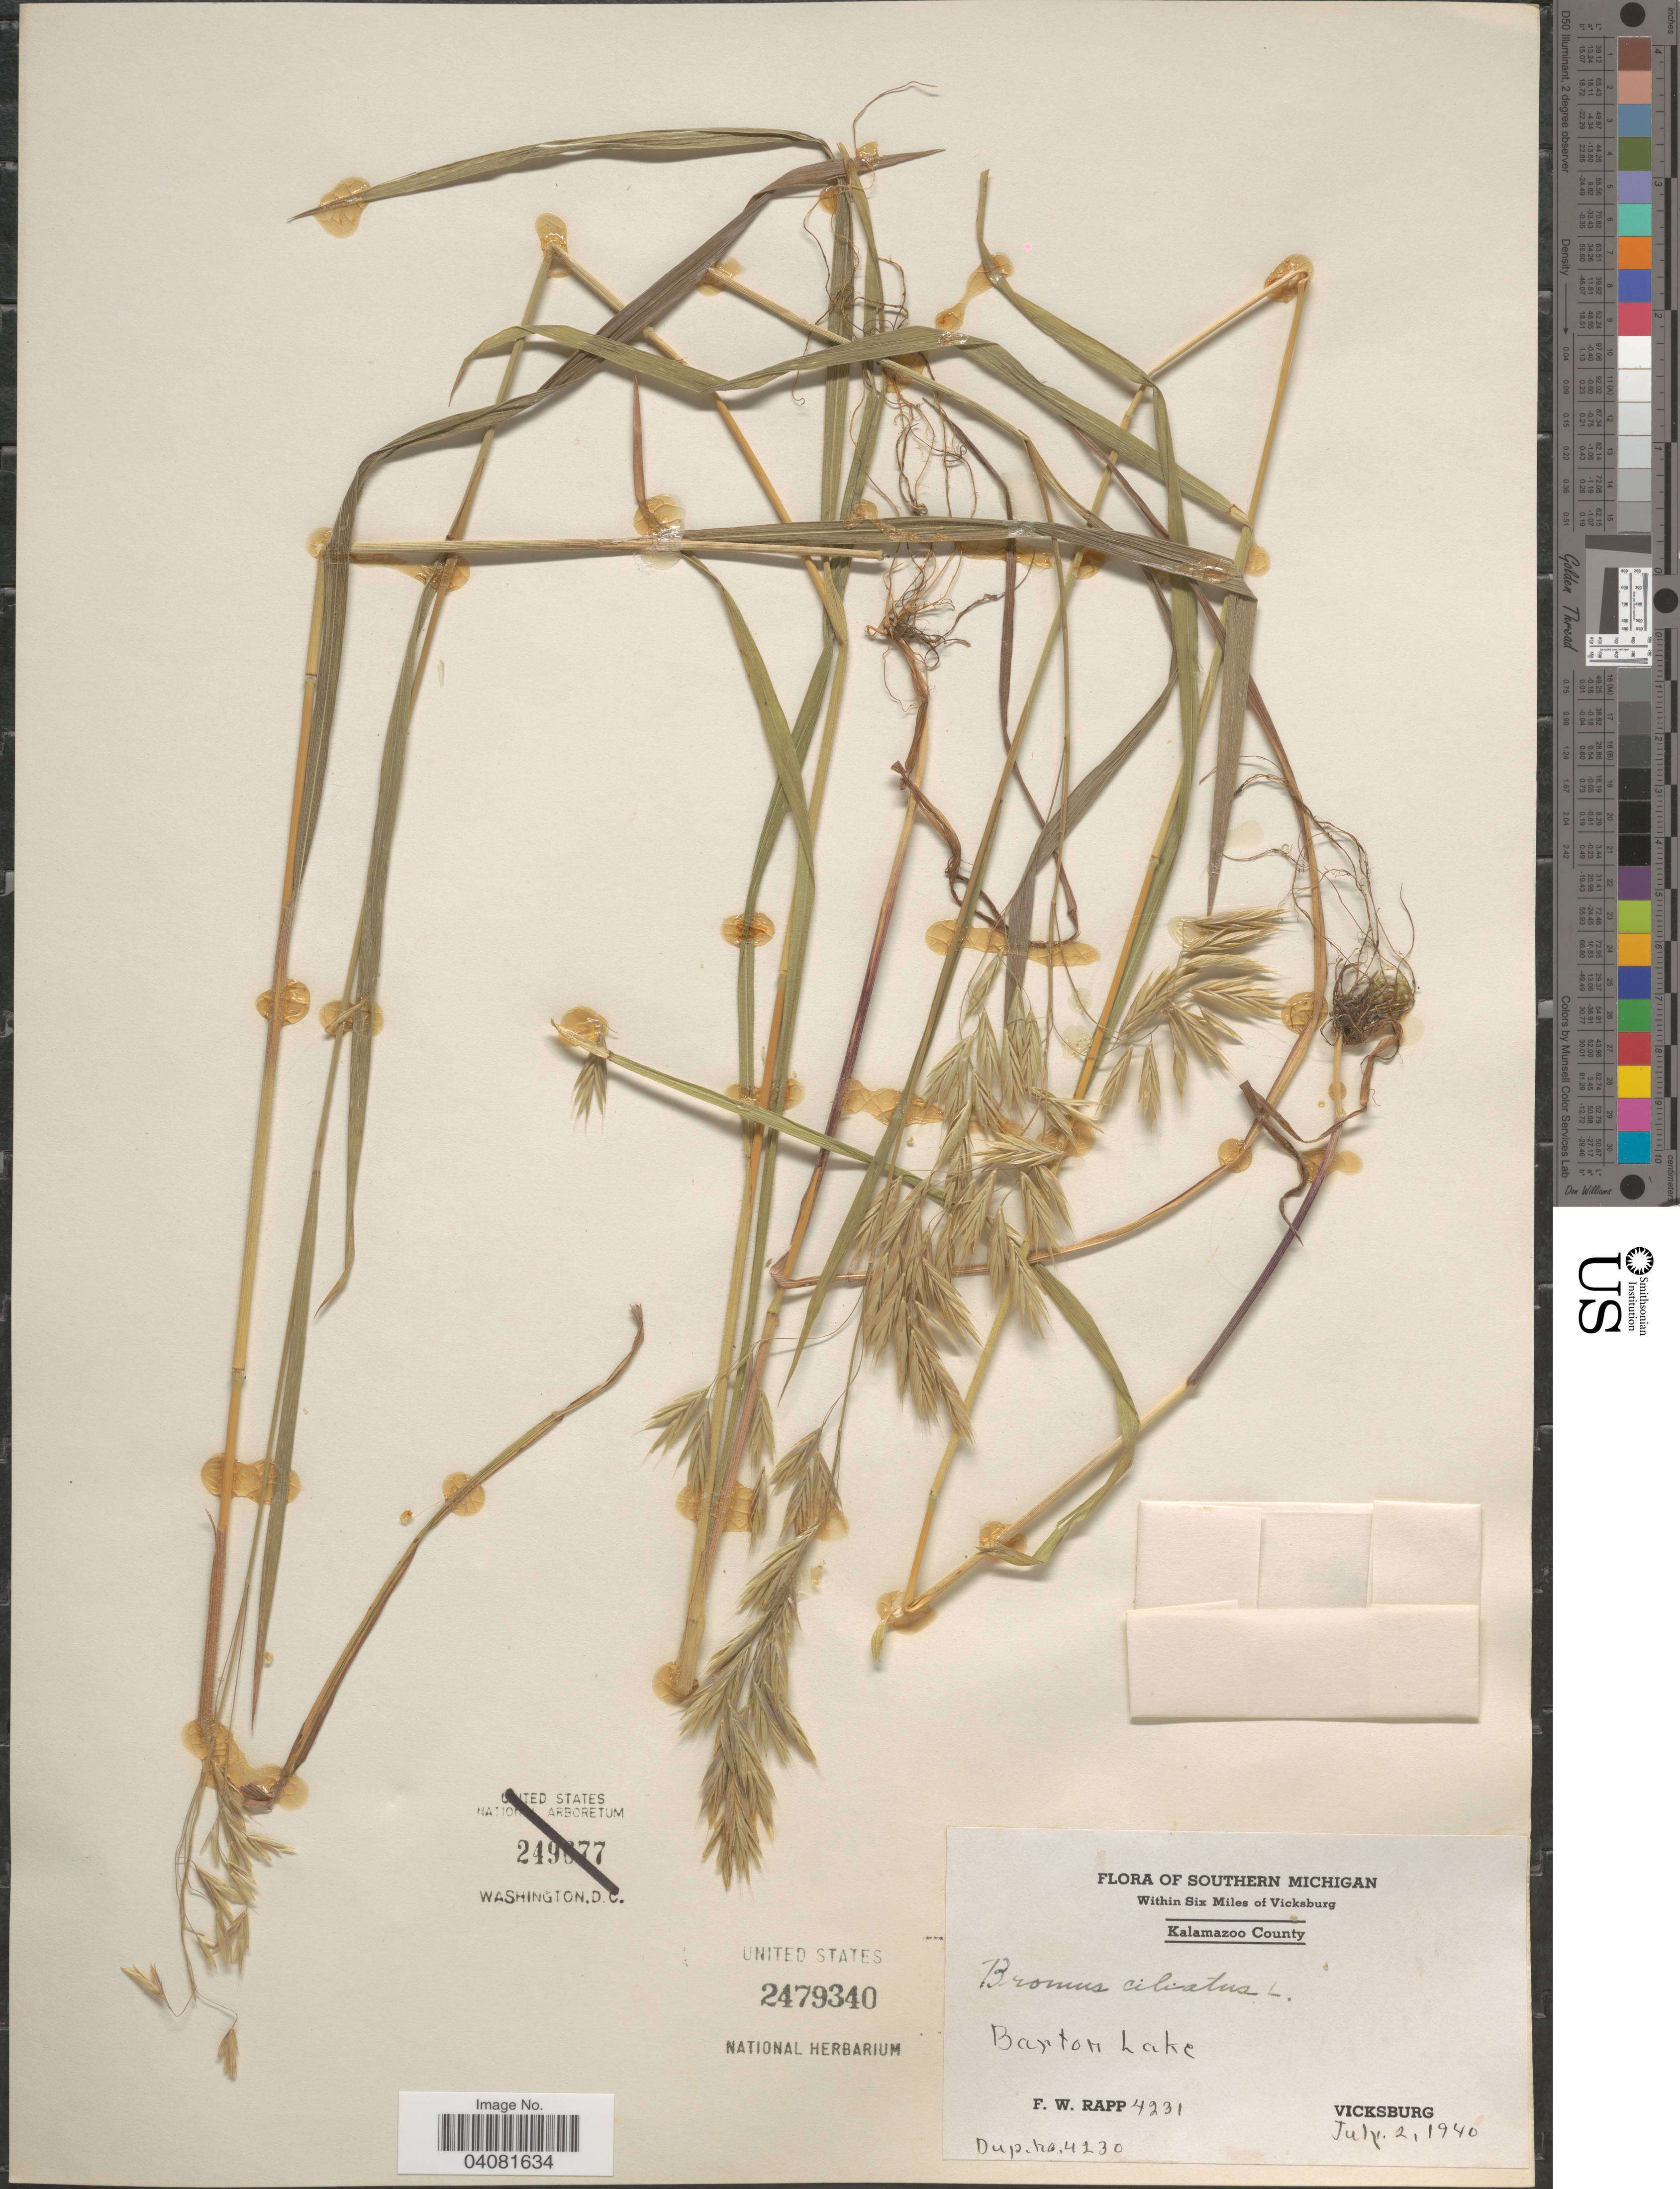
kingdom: Plantae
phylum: Tracheophyta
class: Liliopsida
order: Poales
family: Poaceae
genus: Bromus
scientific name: Bromus ciliatus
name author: L.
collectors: F. Rapp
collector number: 4231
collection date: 1940-07-02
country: United States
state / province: Michigan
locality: Southern Michigan. Within Six Miles of Vicksburg. Kalamazoo County. Barton Lake. Vicksburg.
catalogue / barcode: US 2479340